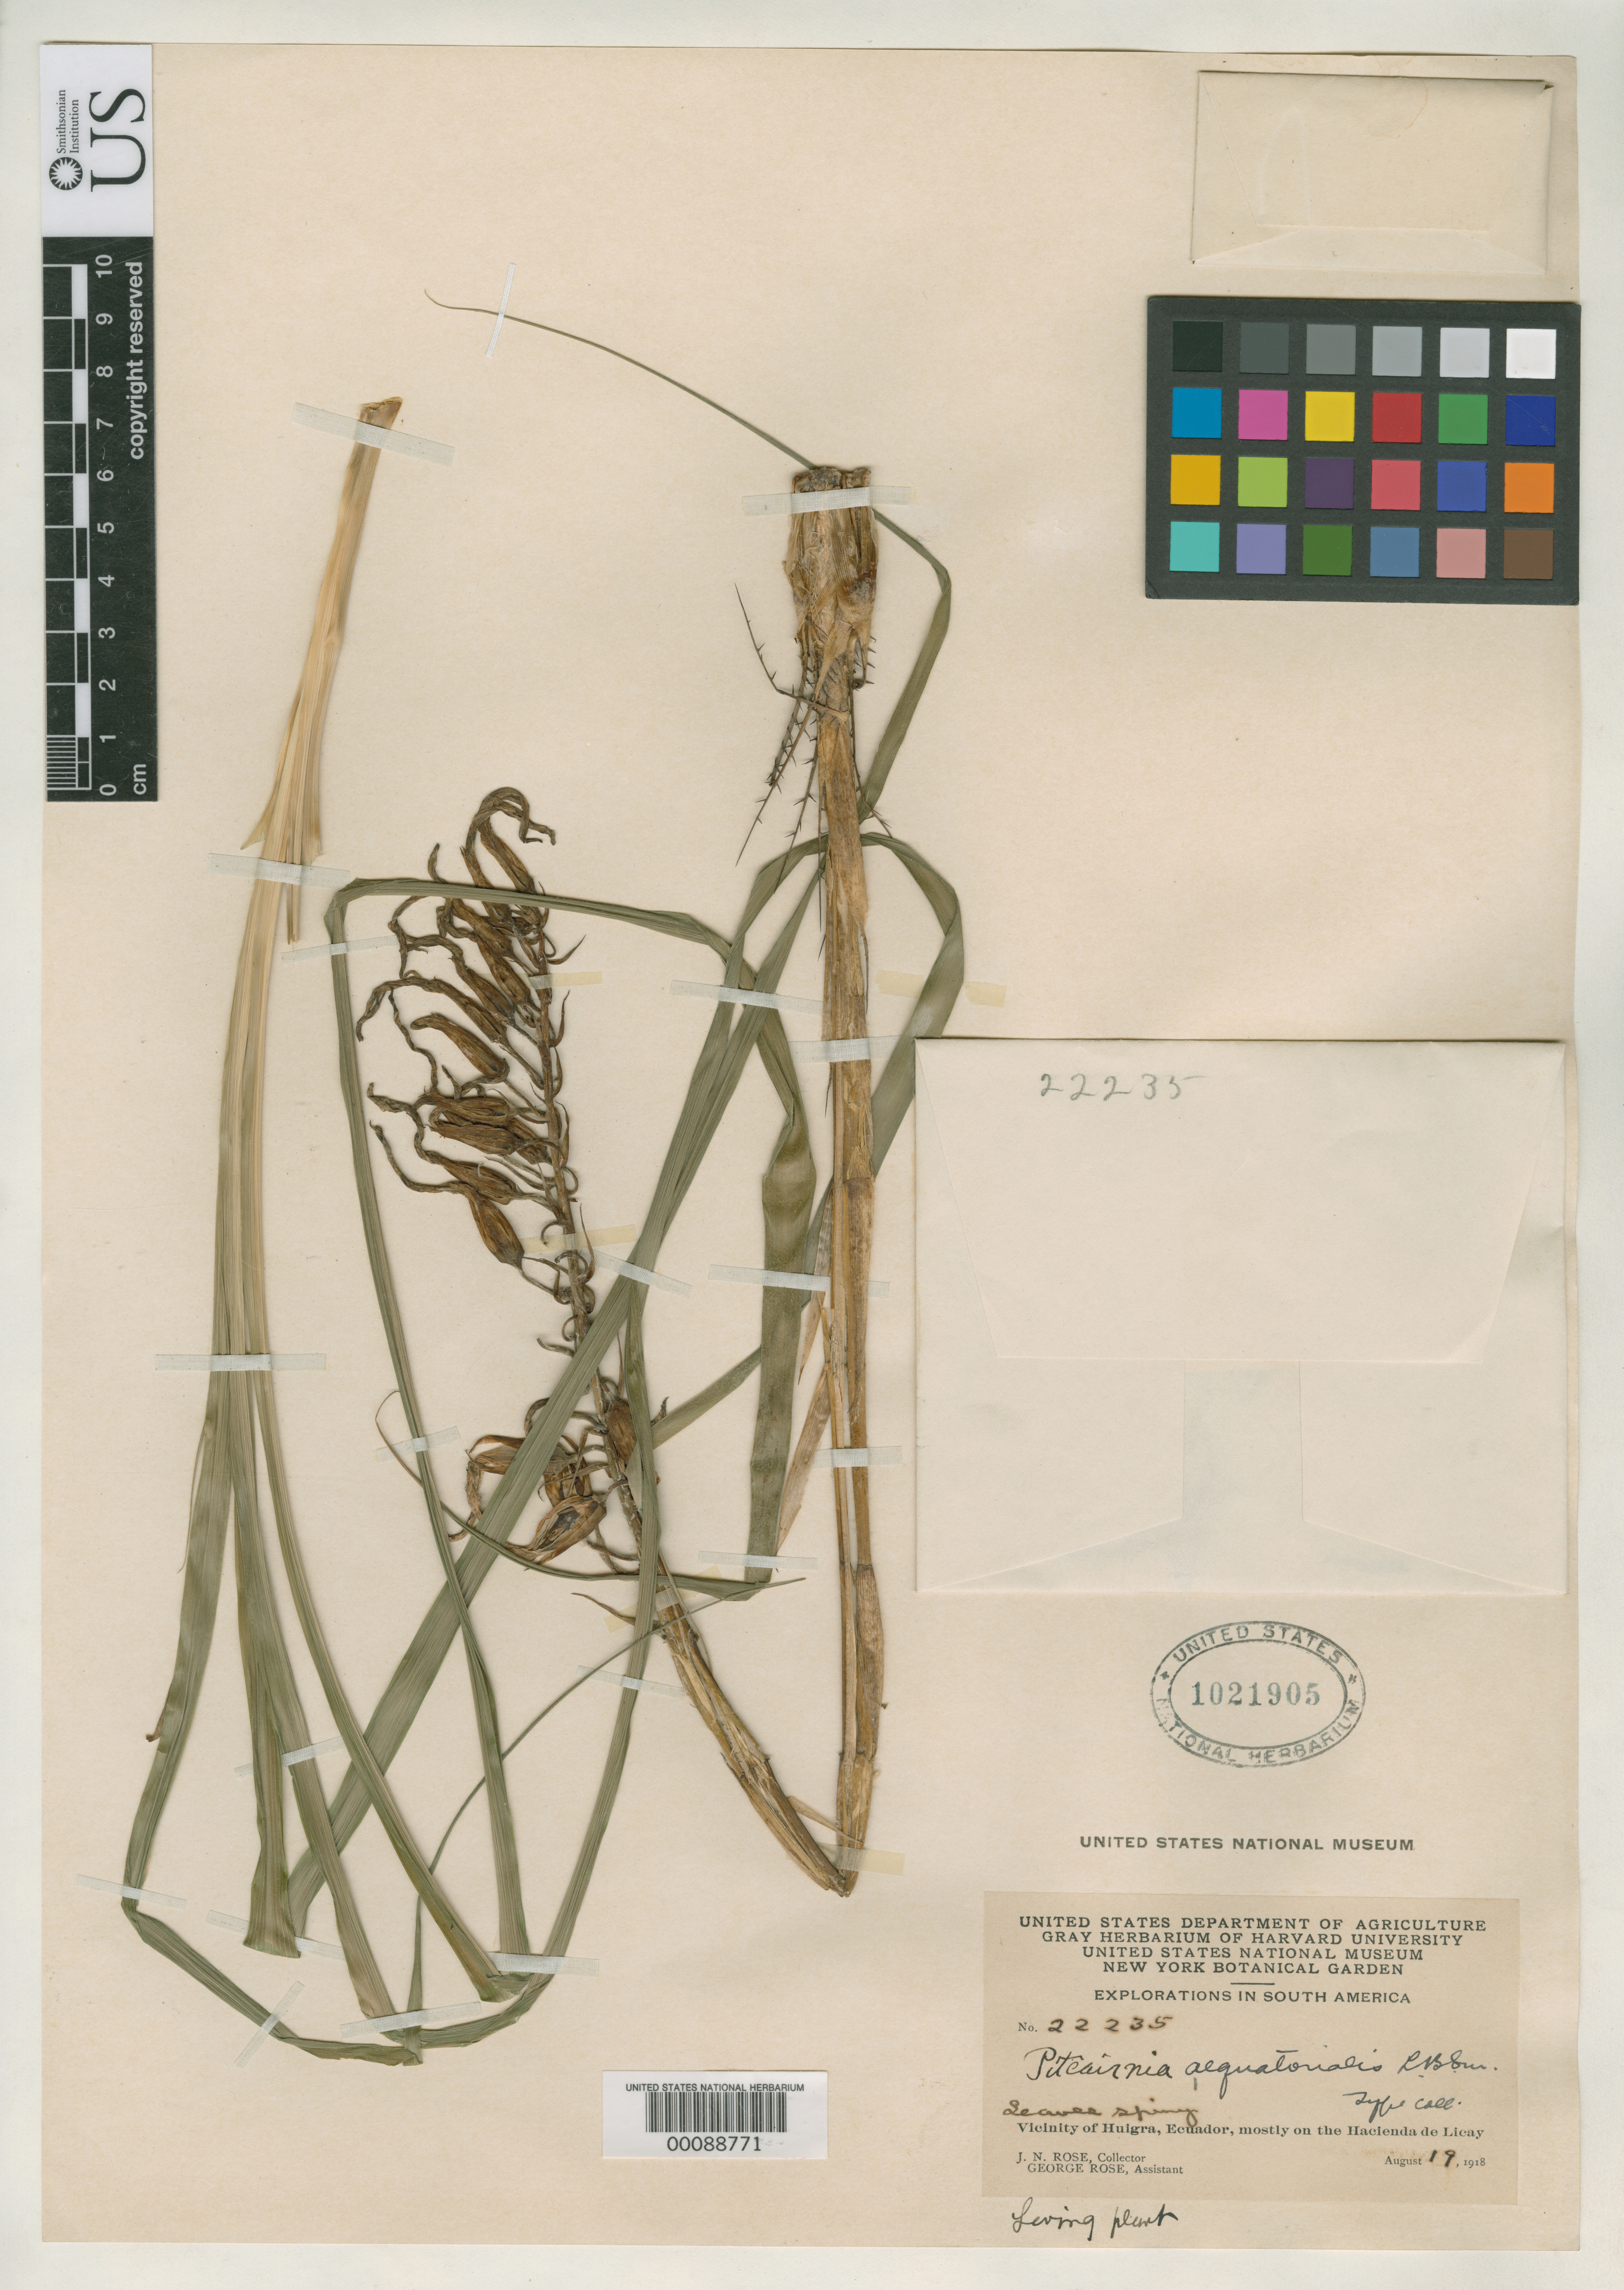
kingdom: Plantae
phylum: Tracheophyta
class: Liliopsida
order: Poales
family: Bromeliaceae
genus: Pitcairnia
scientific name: Pitcairnia aequatorialis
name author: L.B. Sm.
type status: Isotype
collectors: J. N. Rose & G. Rose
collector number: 22235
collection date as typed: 19 Aug 1918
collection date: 1918-08-19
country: Ecuador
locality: Huigra, Hacienda de Licay.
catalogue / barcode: US 1021905